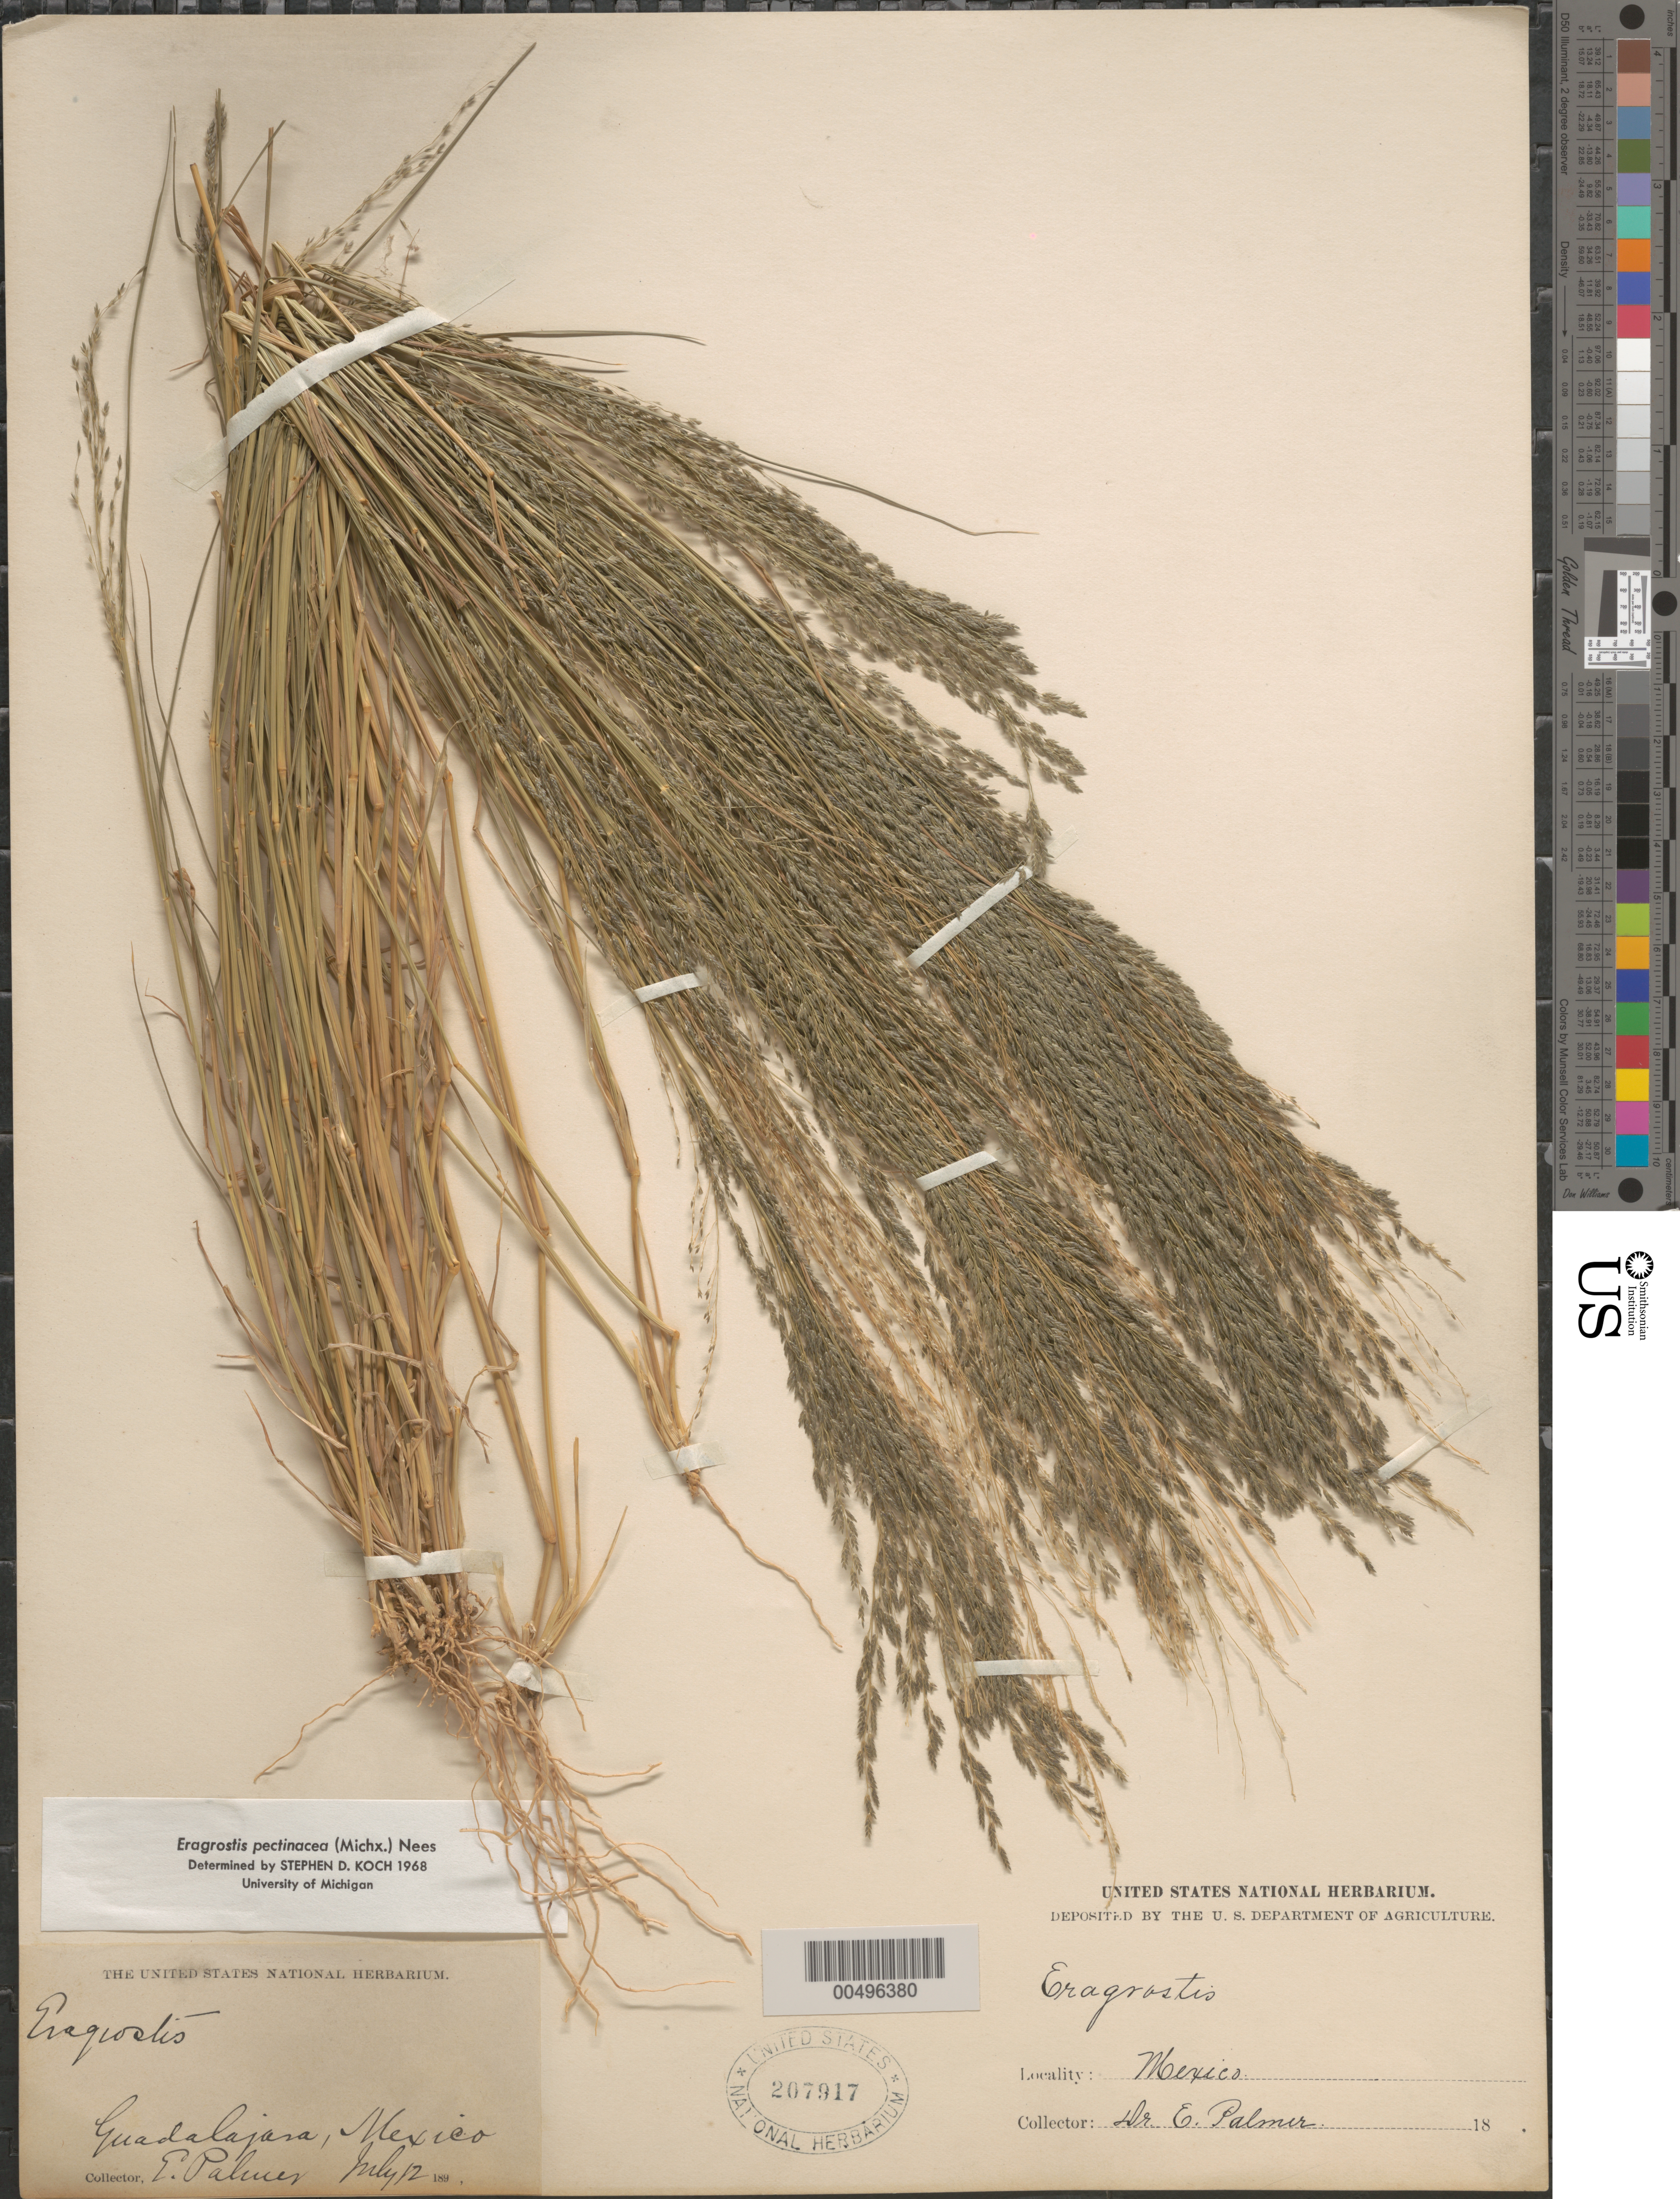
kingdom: Plantae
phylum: Tracheophyta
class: Liliopsida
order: Poales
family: Poaceae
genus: Eragrostis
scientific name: Eragrostis pectinacea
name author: (Michx.) Nees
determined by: Koch, S. D.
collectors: E. Palmer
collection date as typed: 12 Jul 189-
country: Mexico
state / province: Jalisco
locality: Guadalajara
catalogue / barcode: US 207917